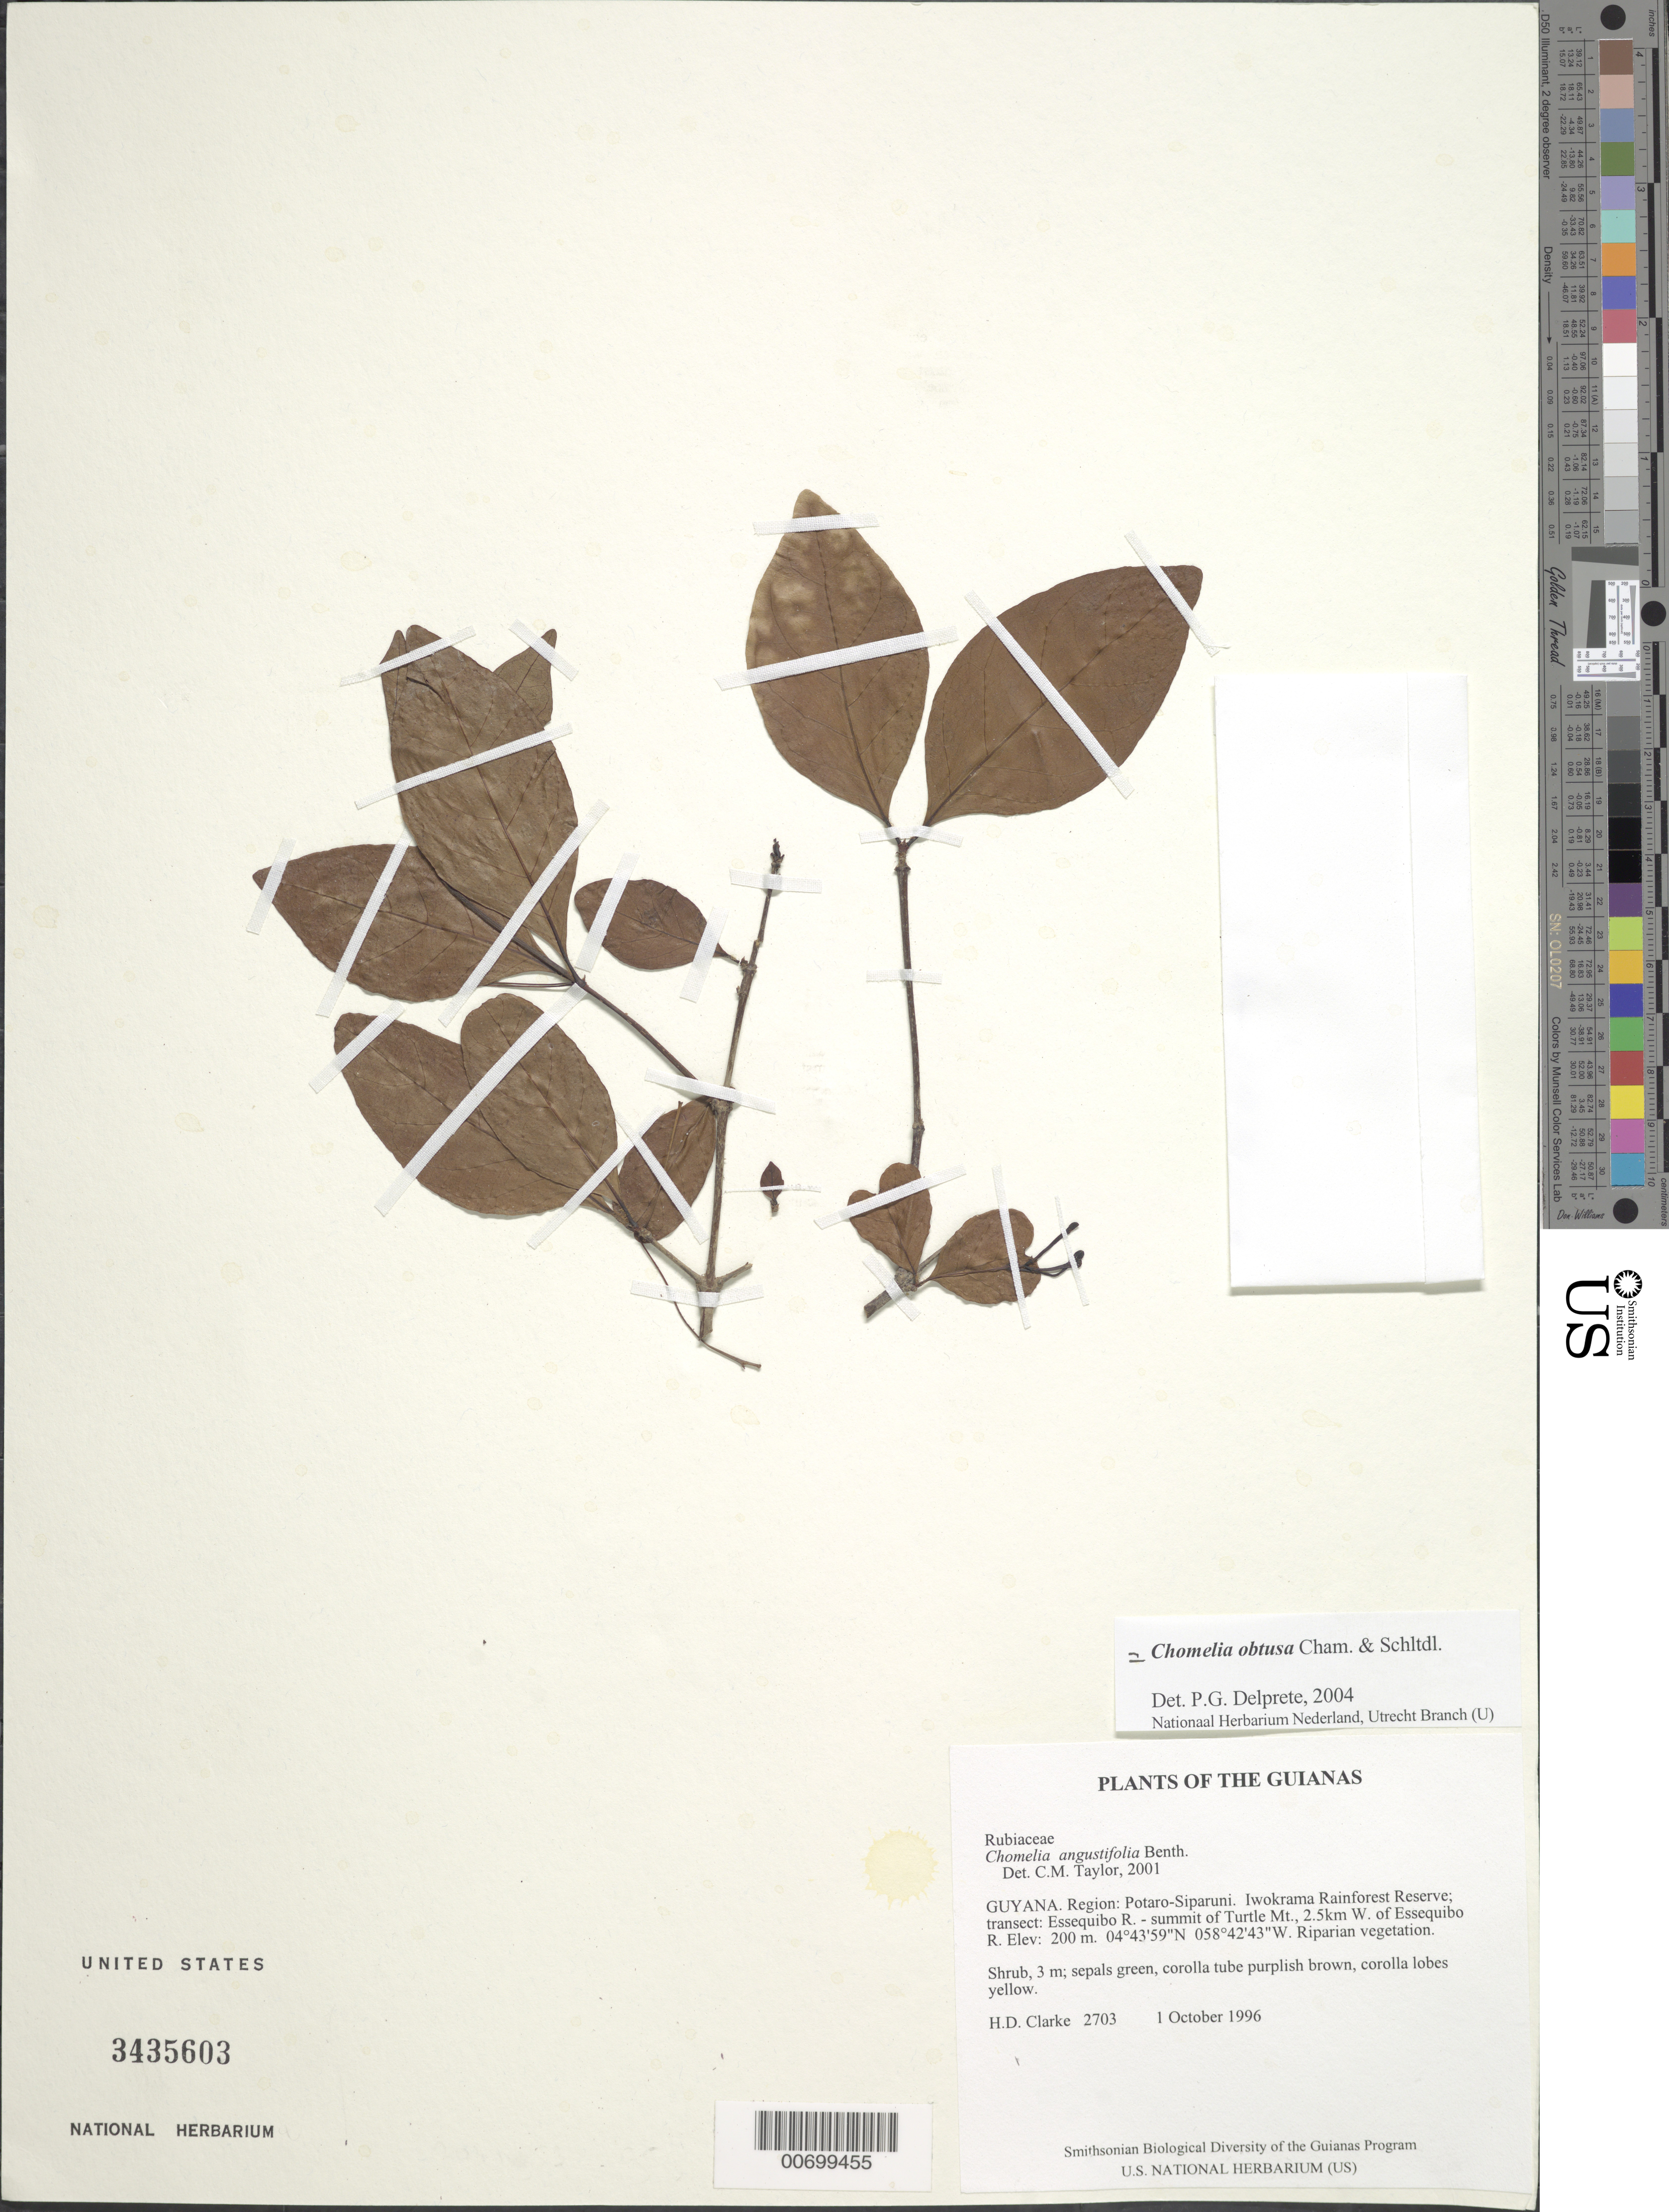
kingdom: Plantae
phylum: Tracheophyta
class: Magnoliopsida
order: Gentianales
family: Rubiaceae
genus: Chomelia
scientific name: Chomelia obtusa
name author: Cham. & Schltdl.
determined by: Delprete, P. G., Herb. de Guyane Cay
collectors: H. D. Clarke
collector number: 2703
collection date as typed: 1 October 1996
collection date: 1996-10-01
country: Guyana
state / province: Potaro-Siparuni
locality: Iwokrama Rainforest Reserve; transect: Essequibo R. - summit of Turtle Mt., 2.5km W. of Essequibo R.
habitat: Riparian vegetation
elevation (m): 200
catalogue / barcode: US 3435603